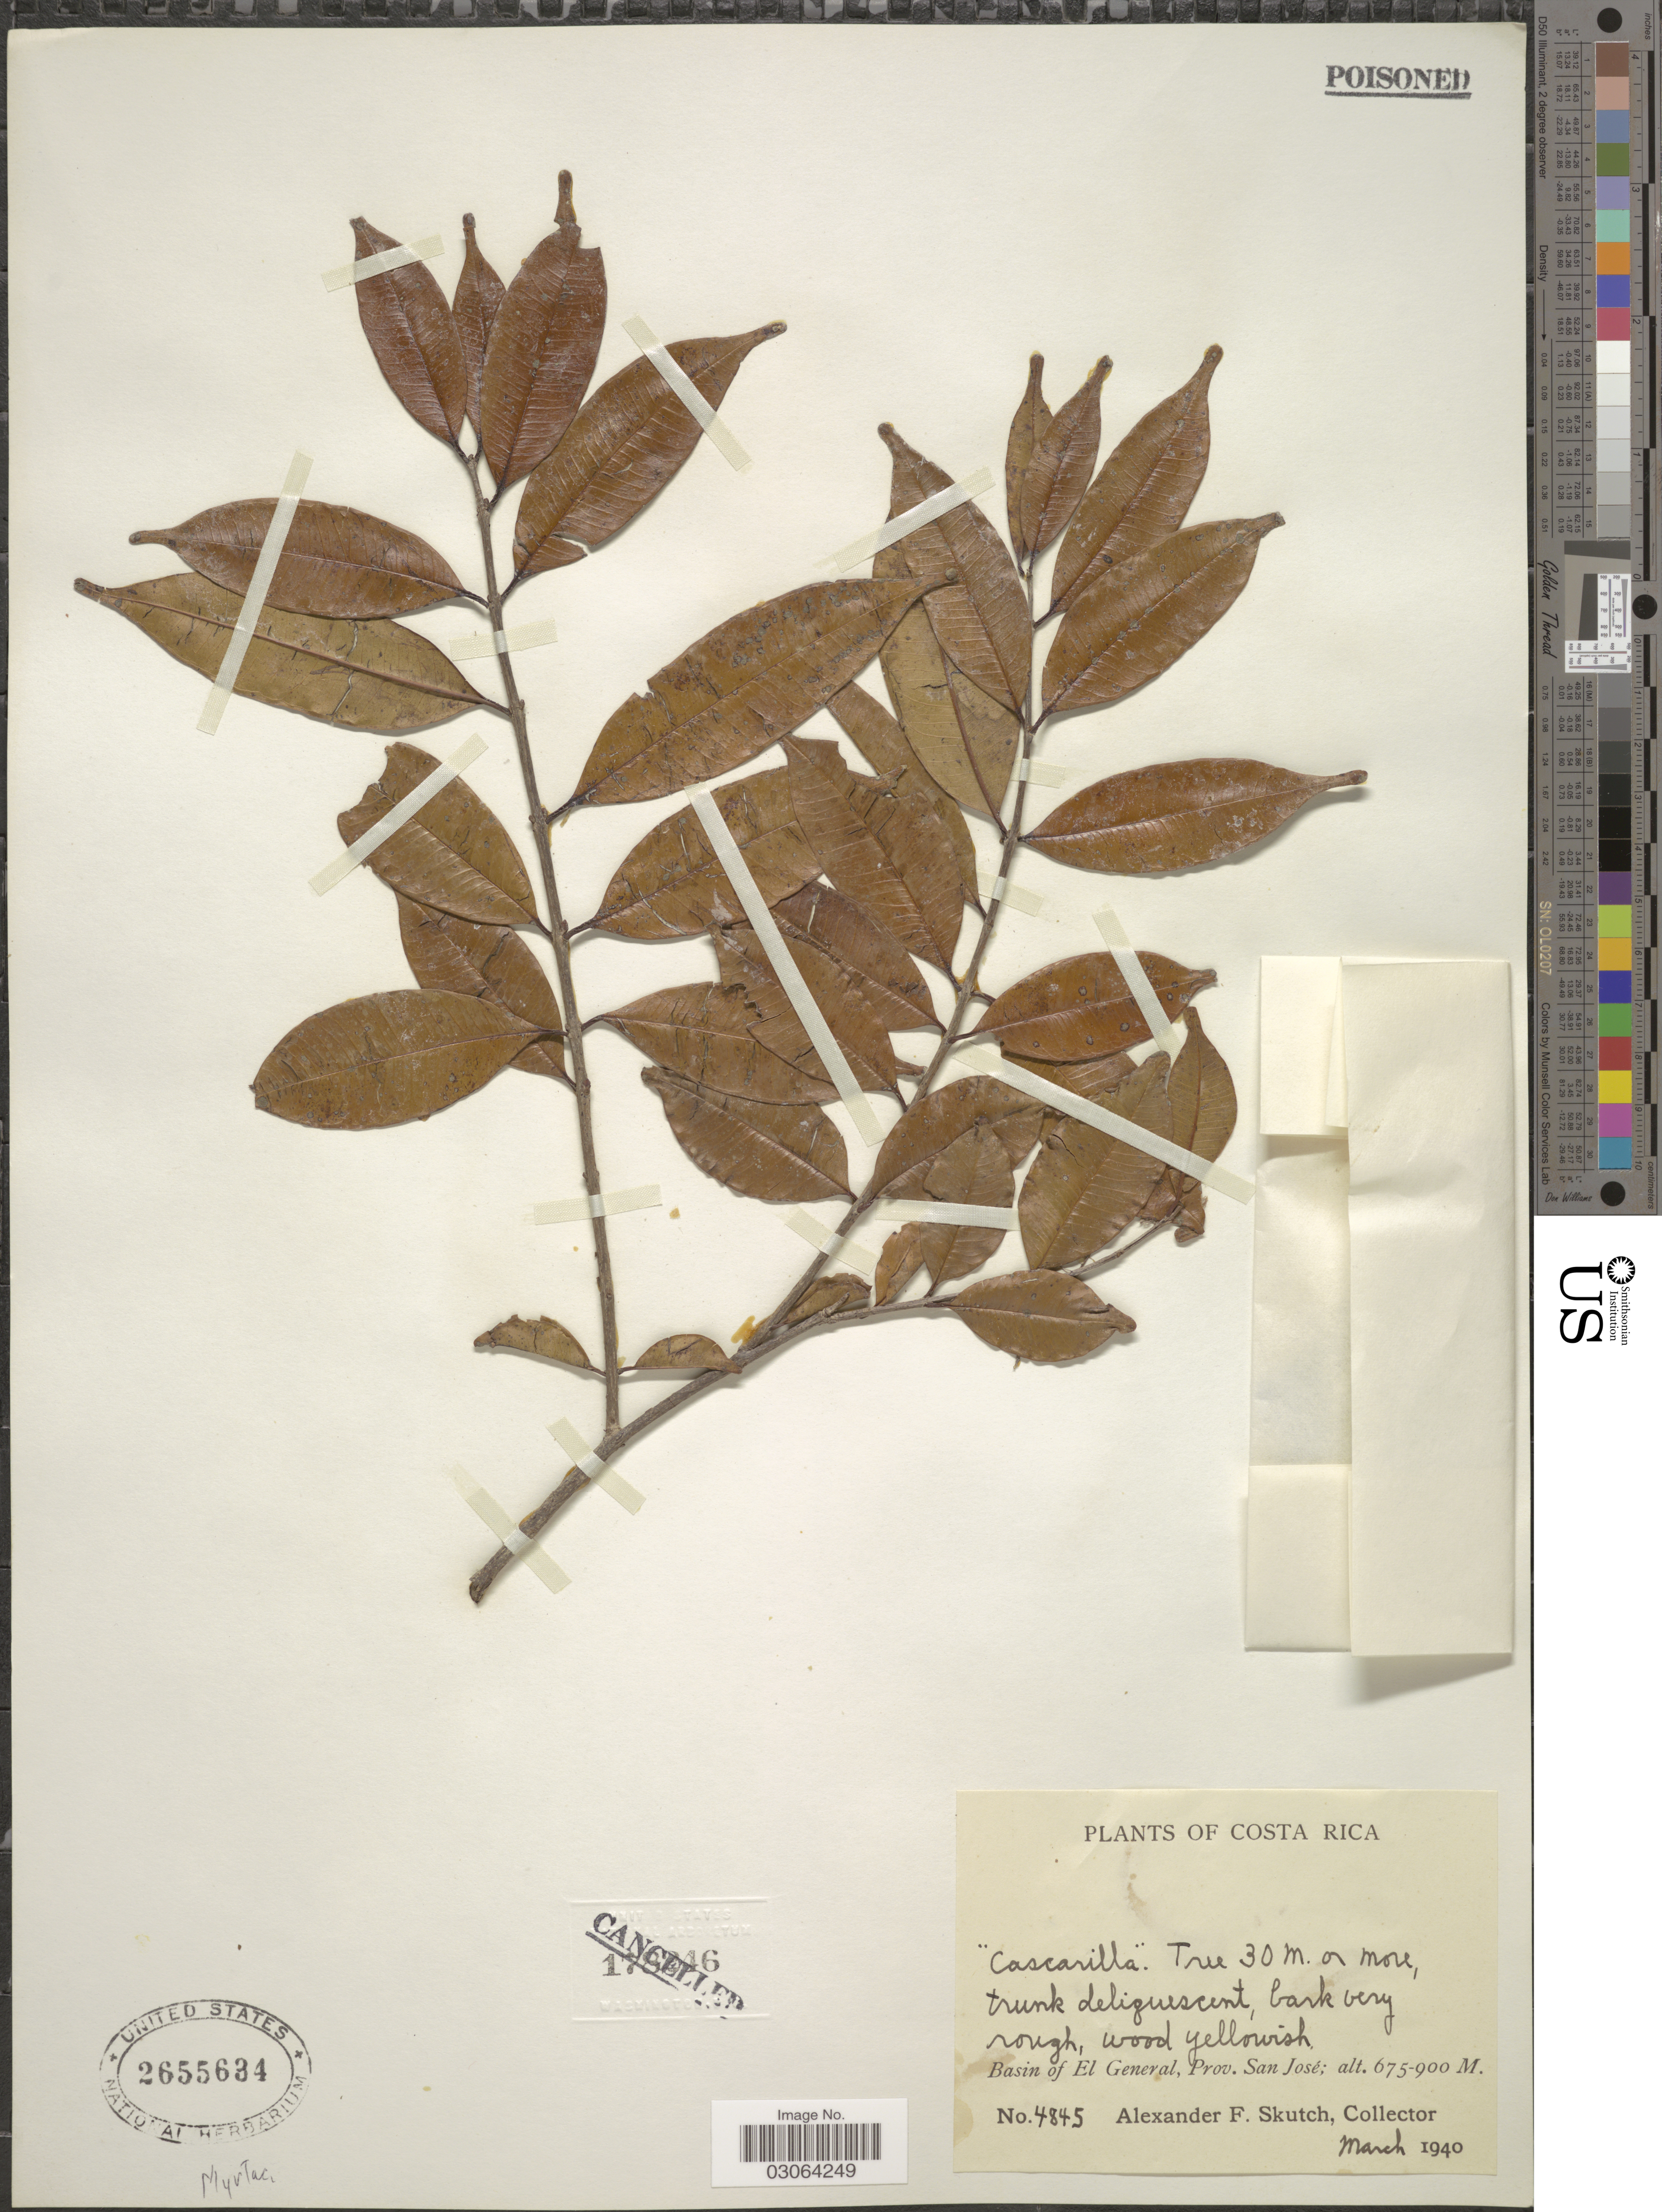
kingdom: Plantae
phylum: Tracheophyta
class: Magnoliopsida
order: Myrtales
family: Lythraceae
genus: Lafoensia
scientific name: Lafoensia punicifolia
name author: DC.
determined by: Croat, Thomas B., Missouri Botanical Garden (MO)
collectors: A. F. Skutch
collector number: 4845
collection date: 1940-03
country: Costa Rica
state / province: San José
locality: Basin of El General, Prov. San José.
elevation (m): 675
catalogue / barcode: US 2655634